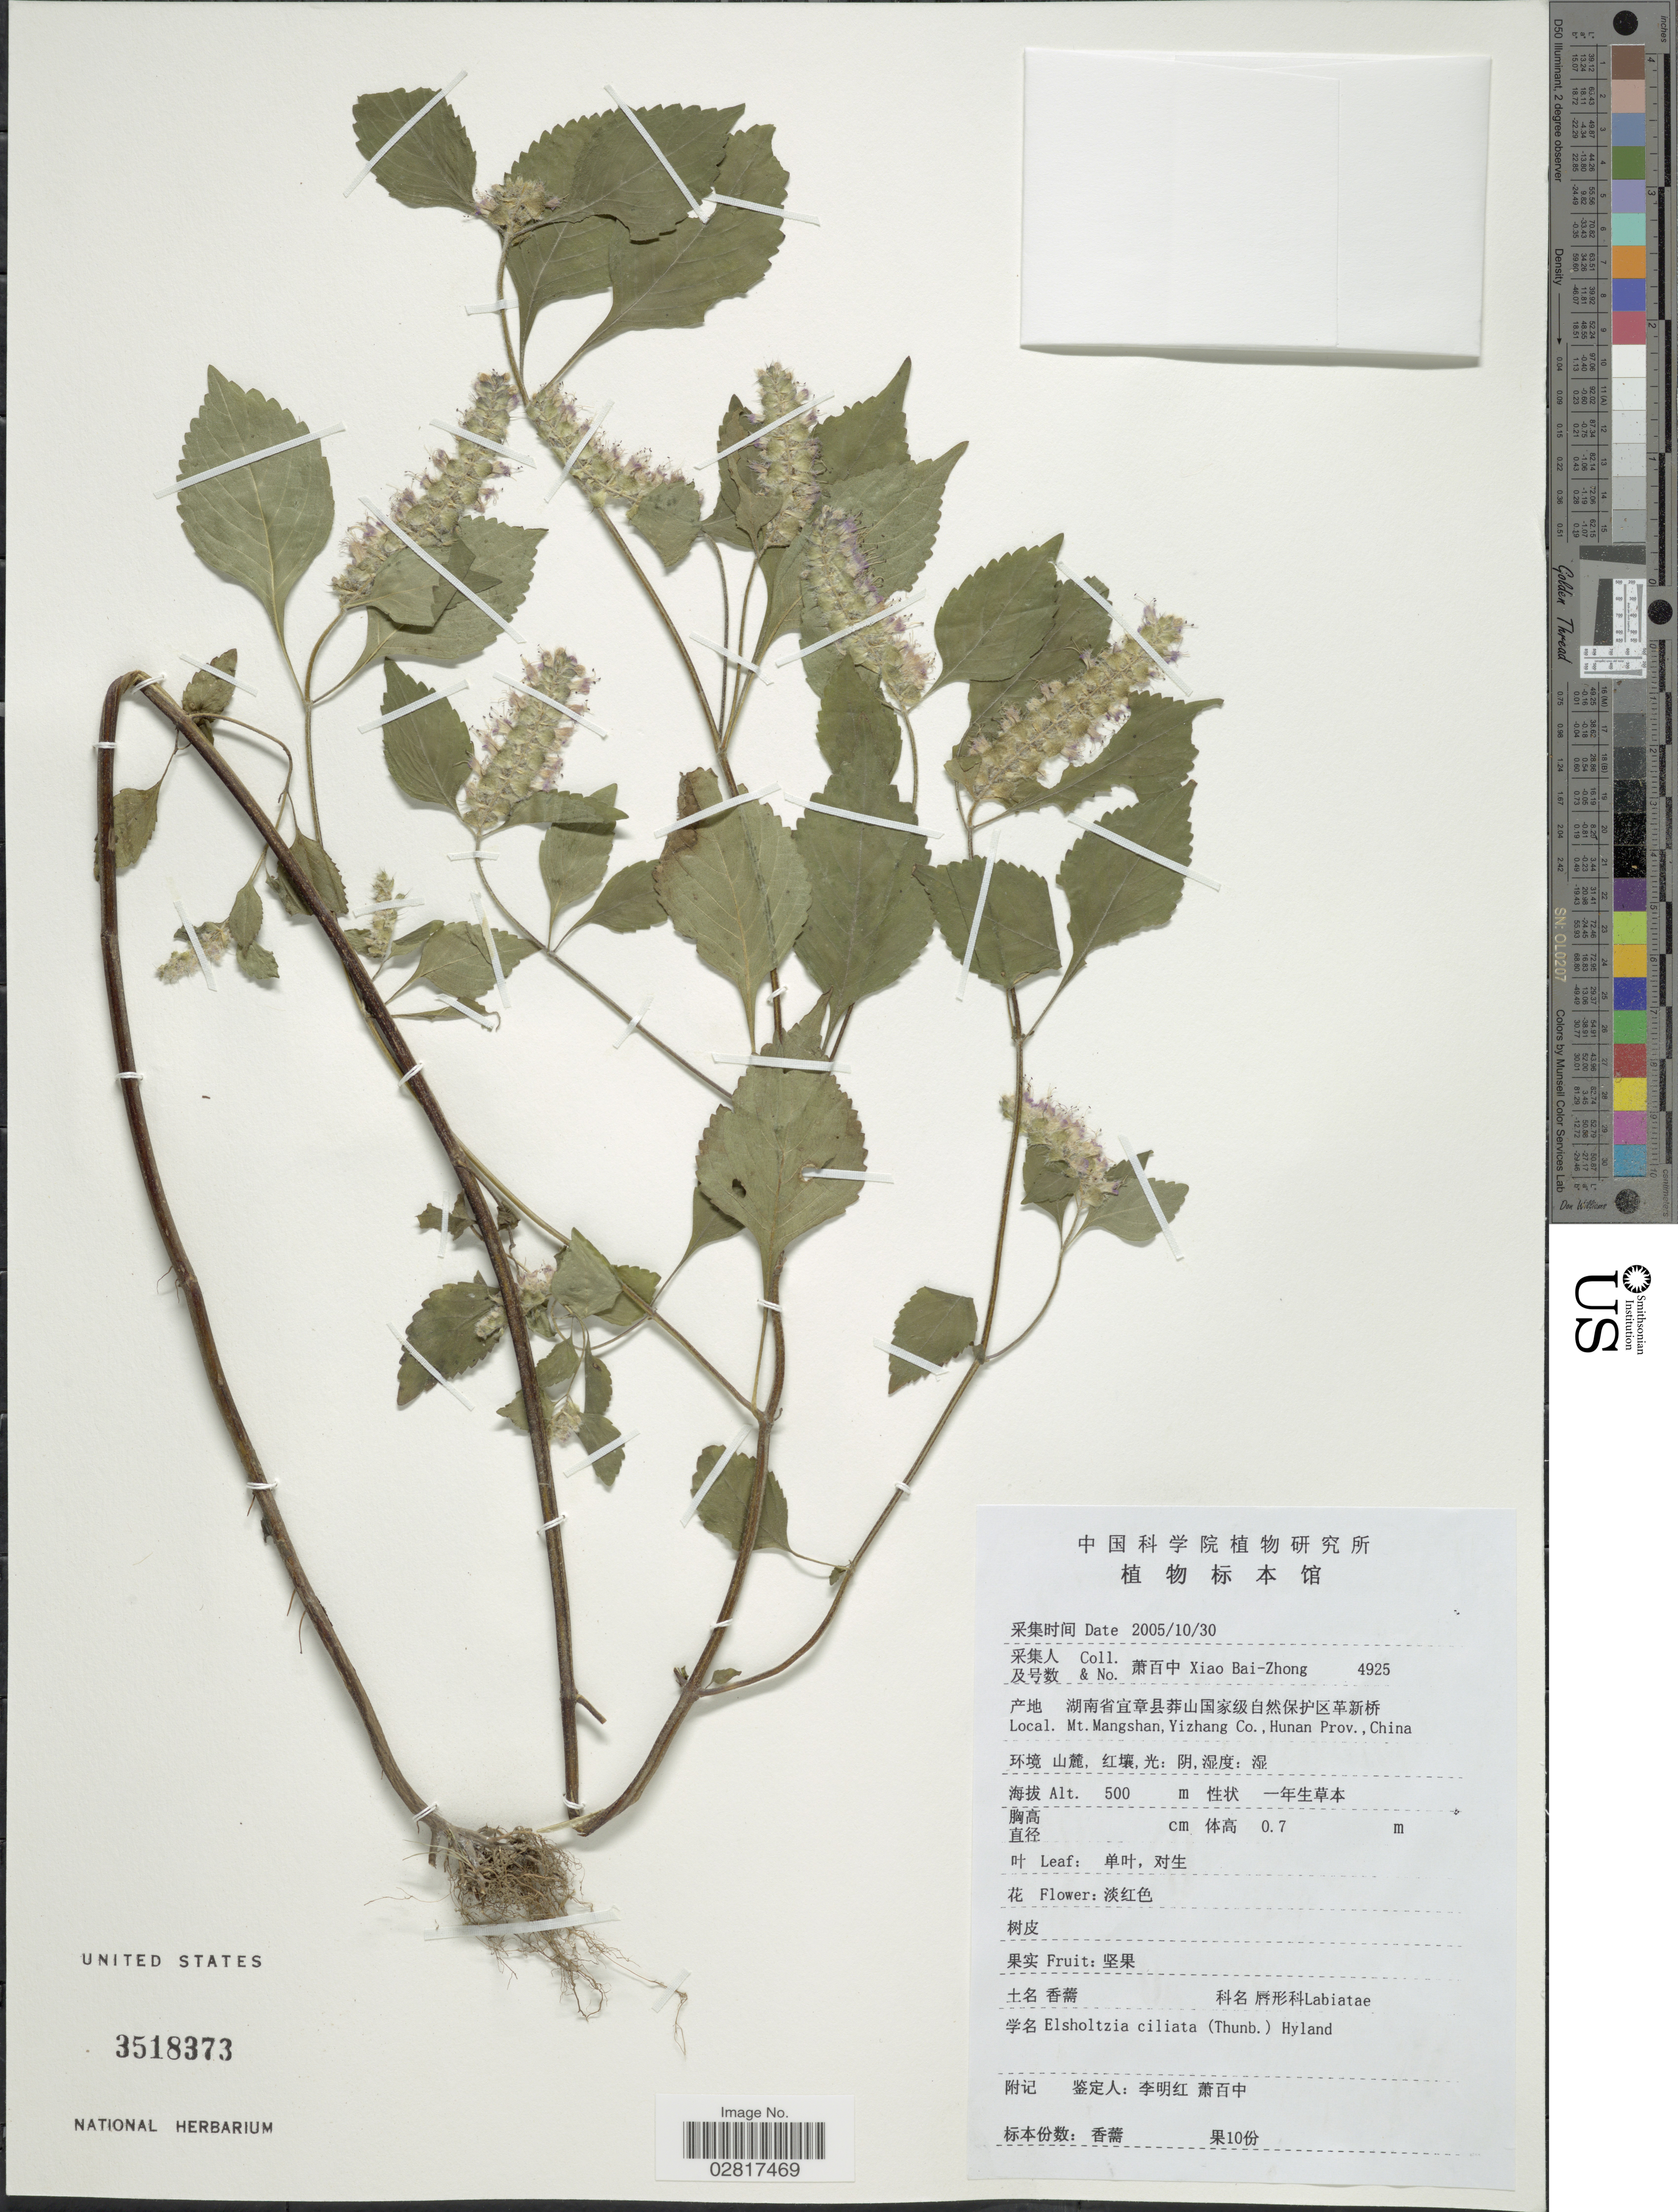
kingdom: Plantae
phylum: Tracheophyta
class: Magnoliopsida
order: Lamiales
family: Lamiaceae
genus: Elsholtzia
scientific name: Elsholtzia ciliata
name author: (Thunb.) Hyl.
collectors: B. Z. Xiao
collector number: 4925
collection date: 2005-10-30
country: China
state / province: Hunan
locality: Mt. Mangshan, Yizhang Co., Hunan Prov.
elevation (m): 500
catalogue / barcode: US 3518373